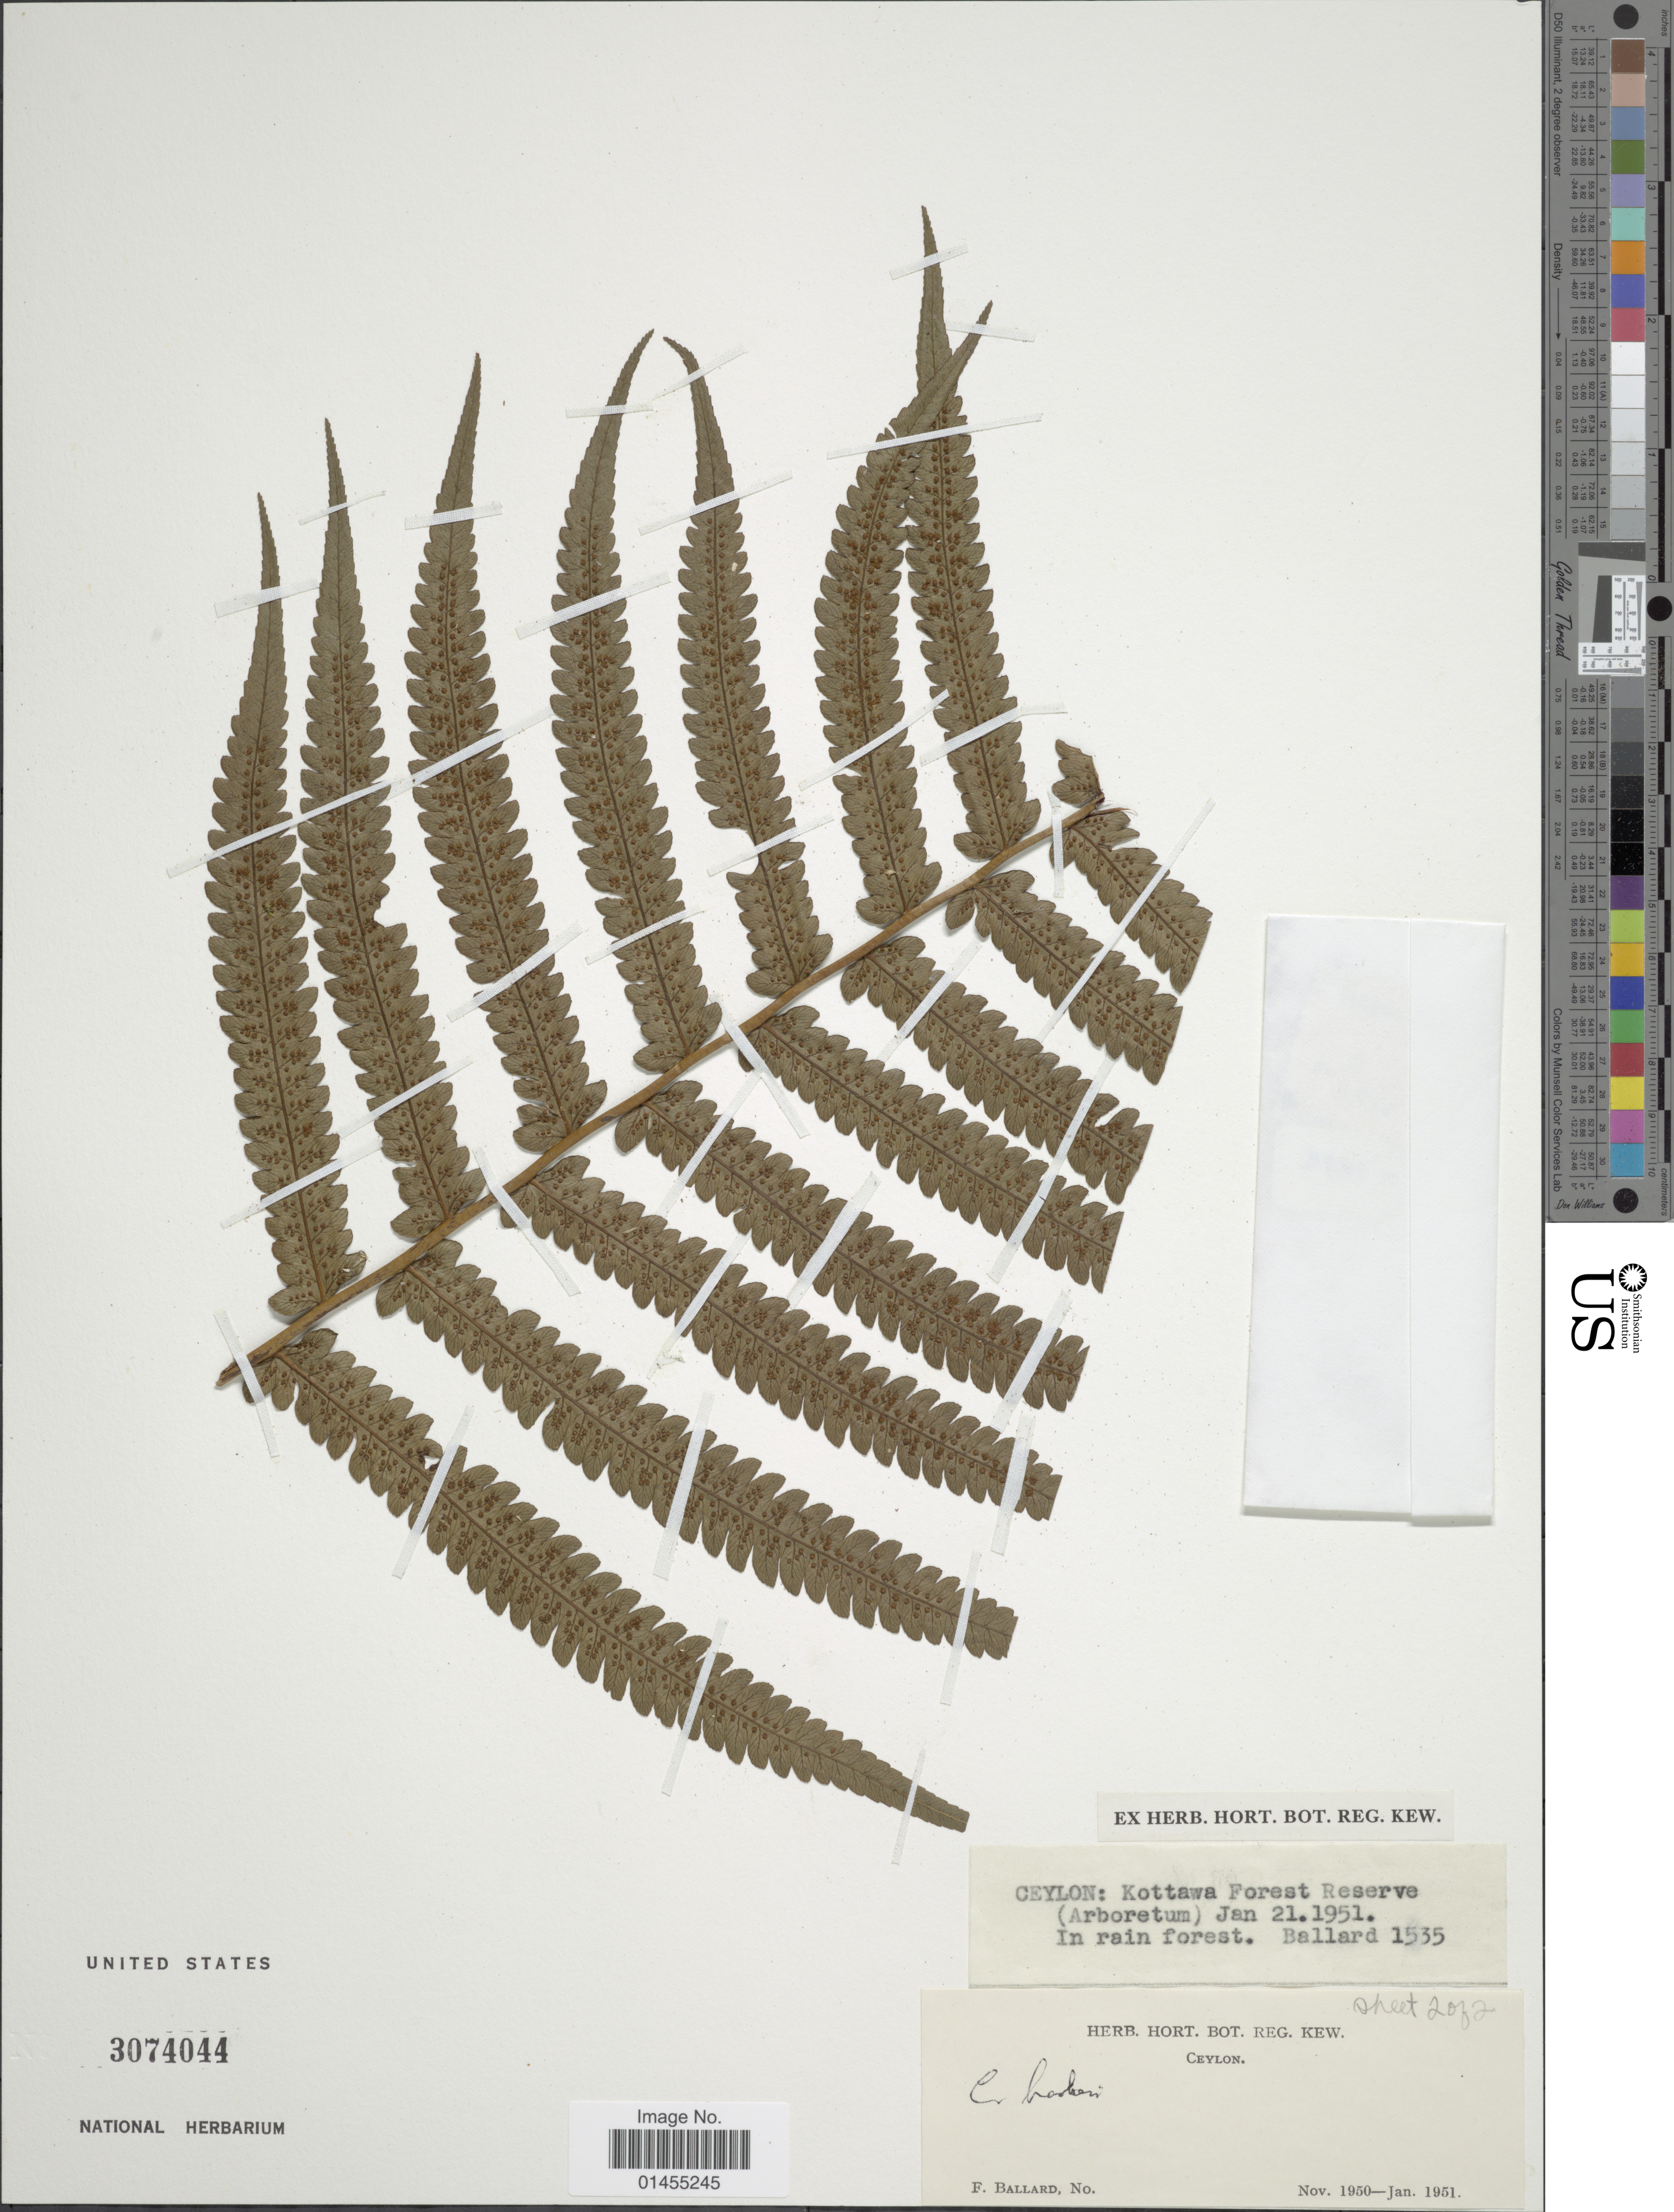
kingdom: Plantae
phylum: Tracheophyta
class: Polypodiopsida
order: Cyatheales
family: Cyatheaceae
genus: Alsophila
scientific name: Alsophila hookeri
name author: (Thwaites) R.M. Tryon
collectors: F. Ballard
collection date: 1951-01-21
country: Sri Lanka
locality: Ceylon: Kottawa Forest Reverve.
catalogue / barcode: US 3074044